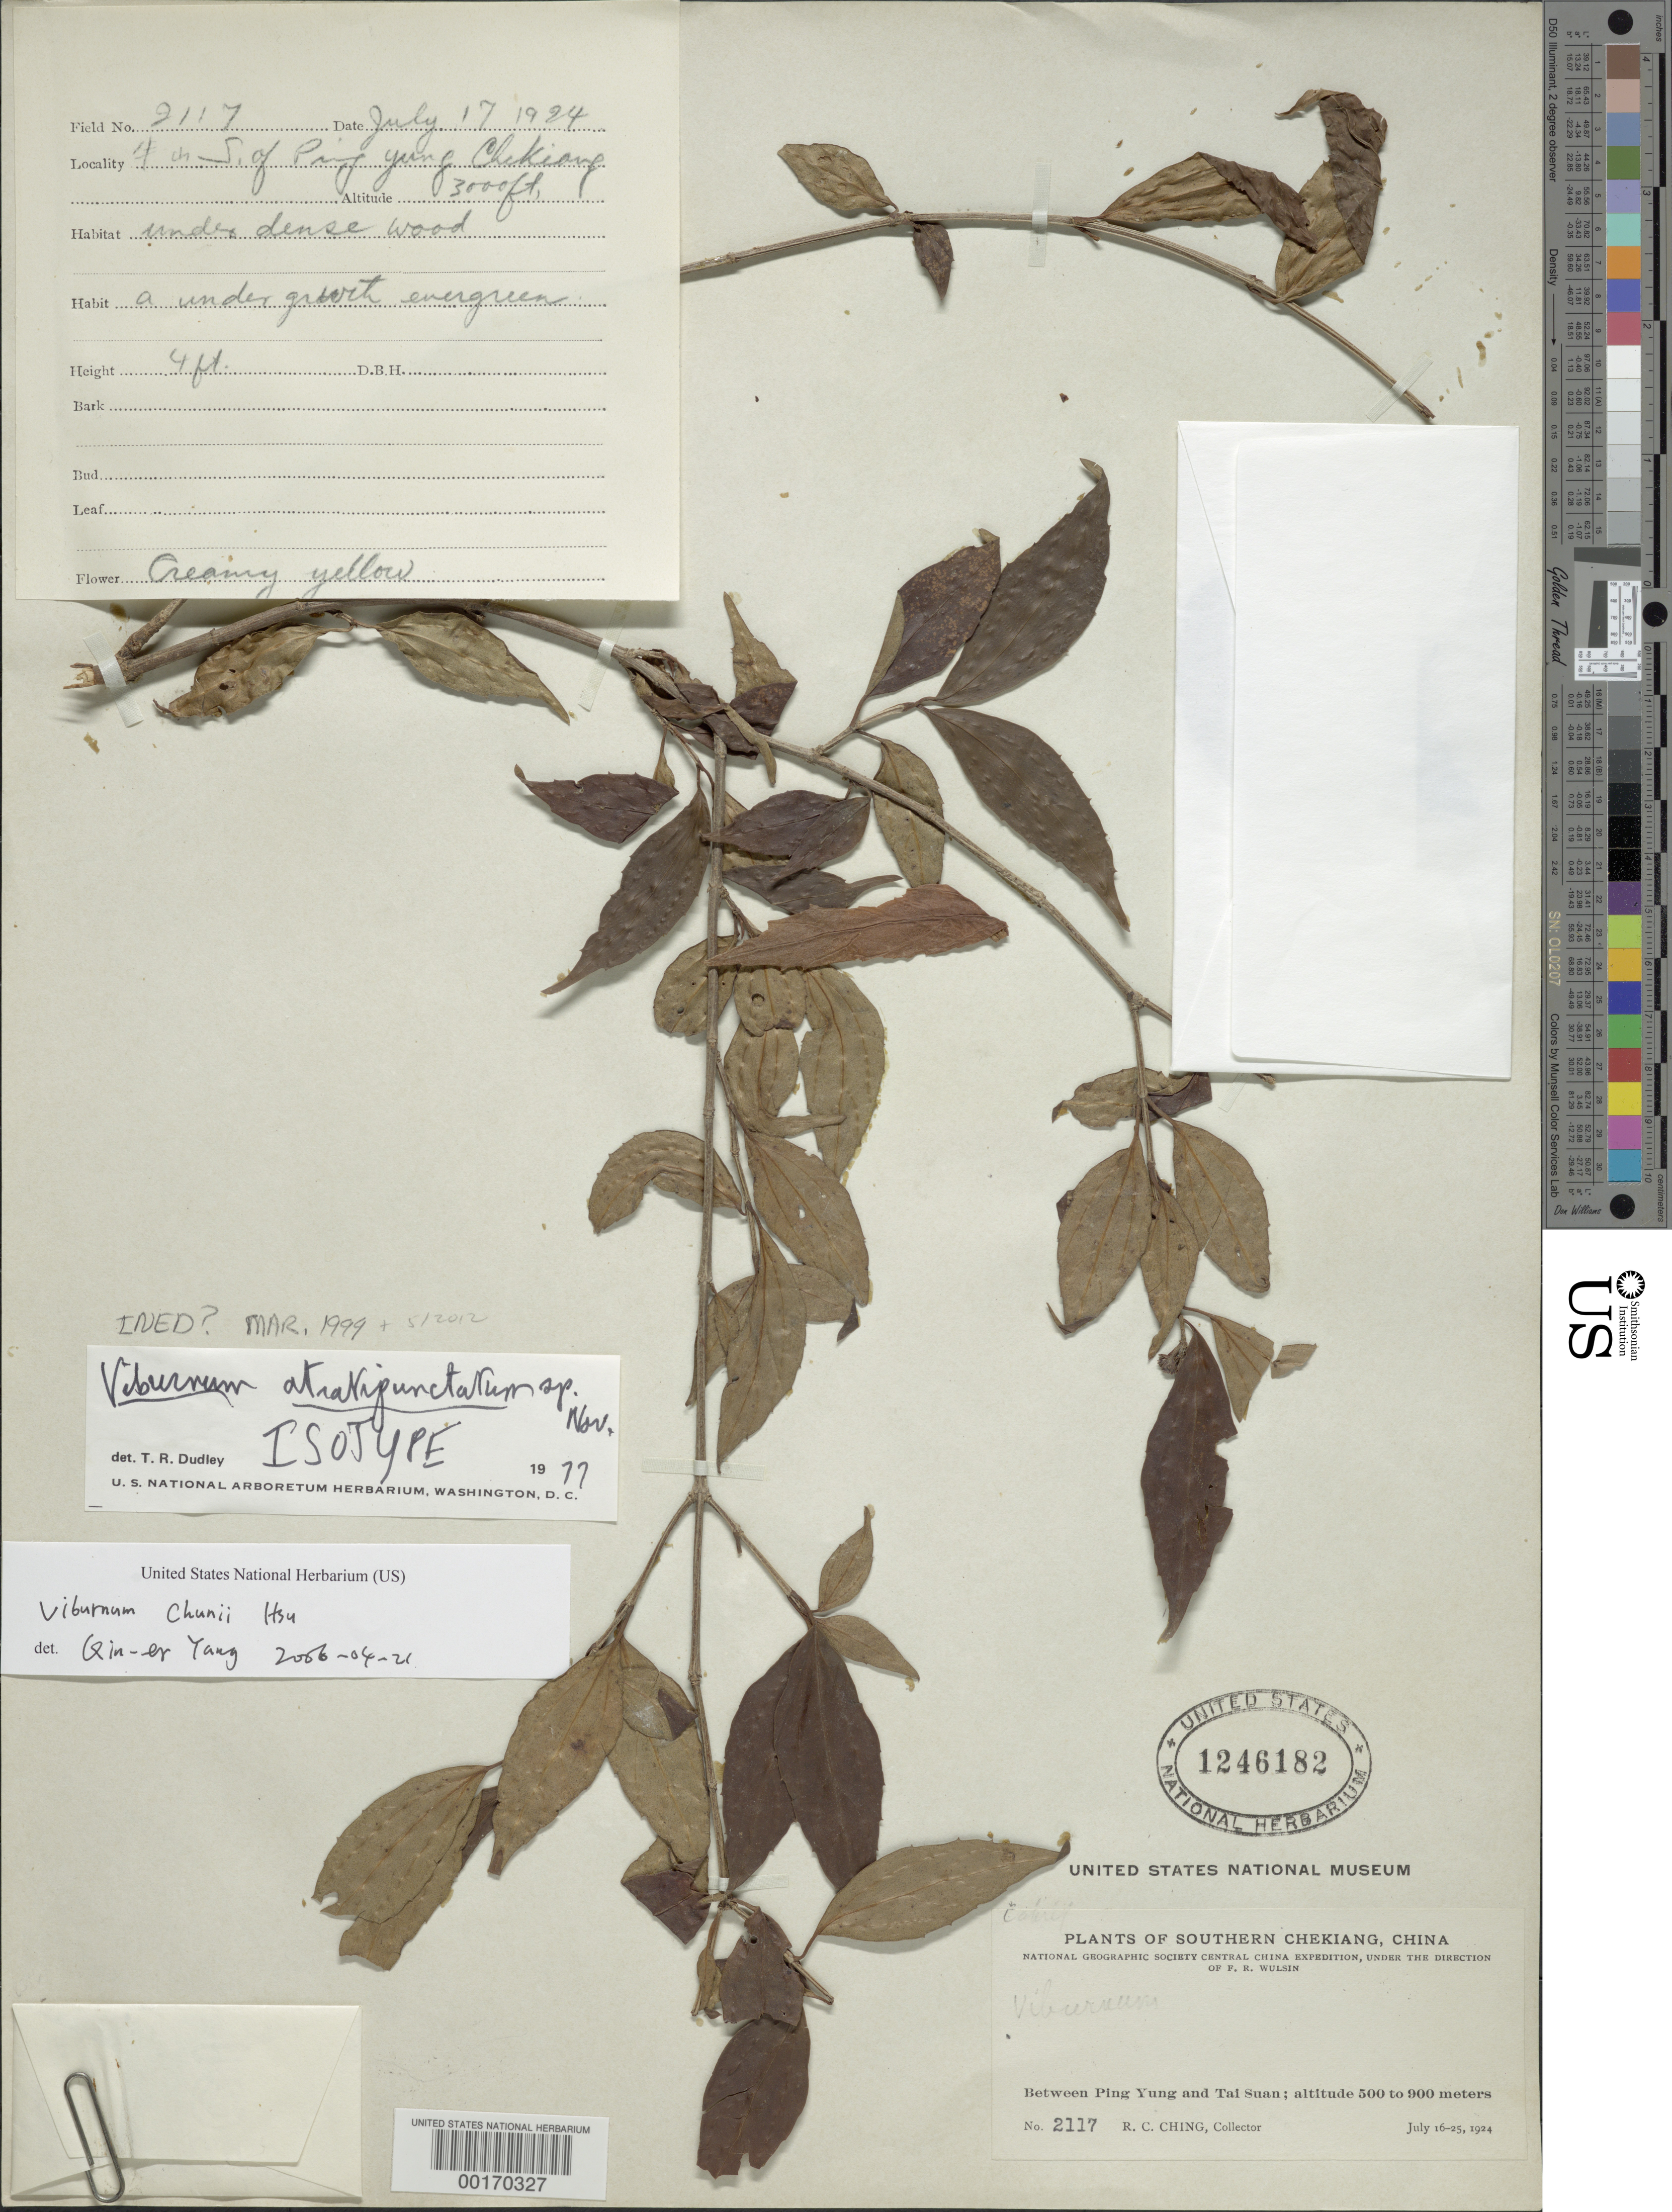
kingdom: Plantae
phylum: Tracheophyta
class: Magnoliopsida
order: Dipsacales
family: Viburnaceae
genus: Viburnum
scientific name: Viburnum sp.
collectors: R. C. Ching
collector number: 2117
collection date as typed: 16 Jul 1924 to 25 Jul 1924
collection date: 1924-07-16/1924-07-25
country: China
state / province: Zhejiang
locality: Between ping yung and tai suan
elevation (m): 500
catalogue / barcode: US 1246182